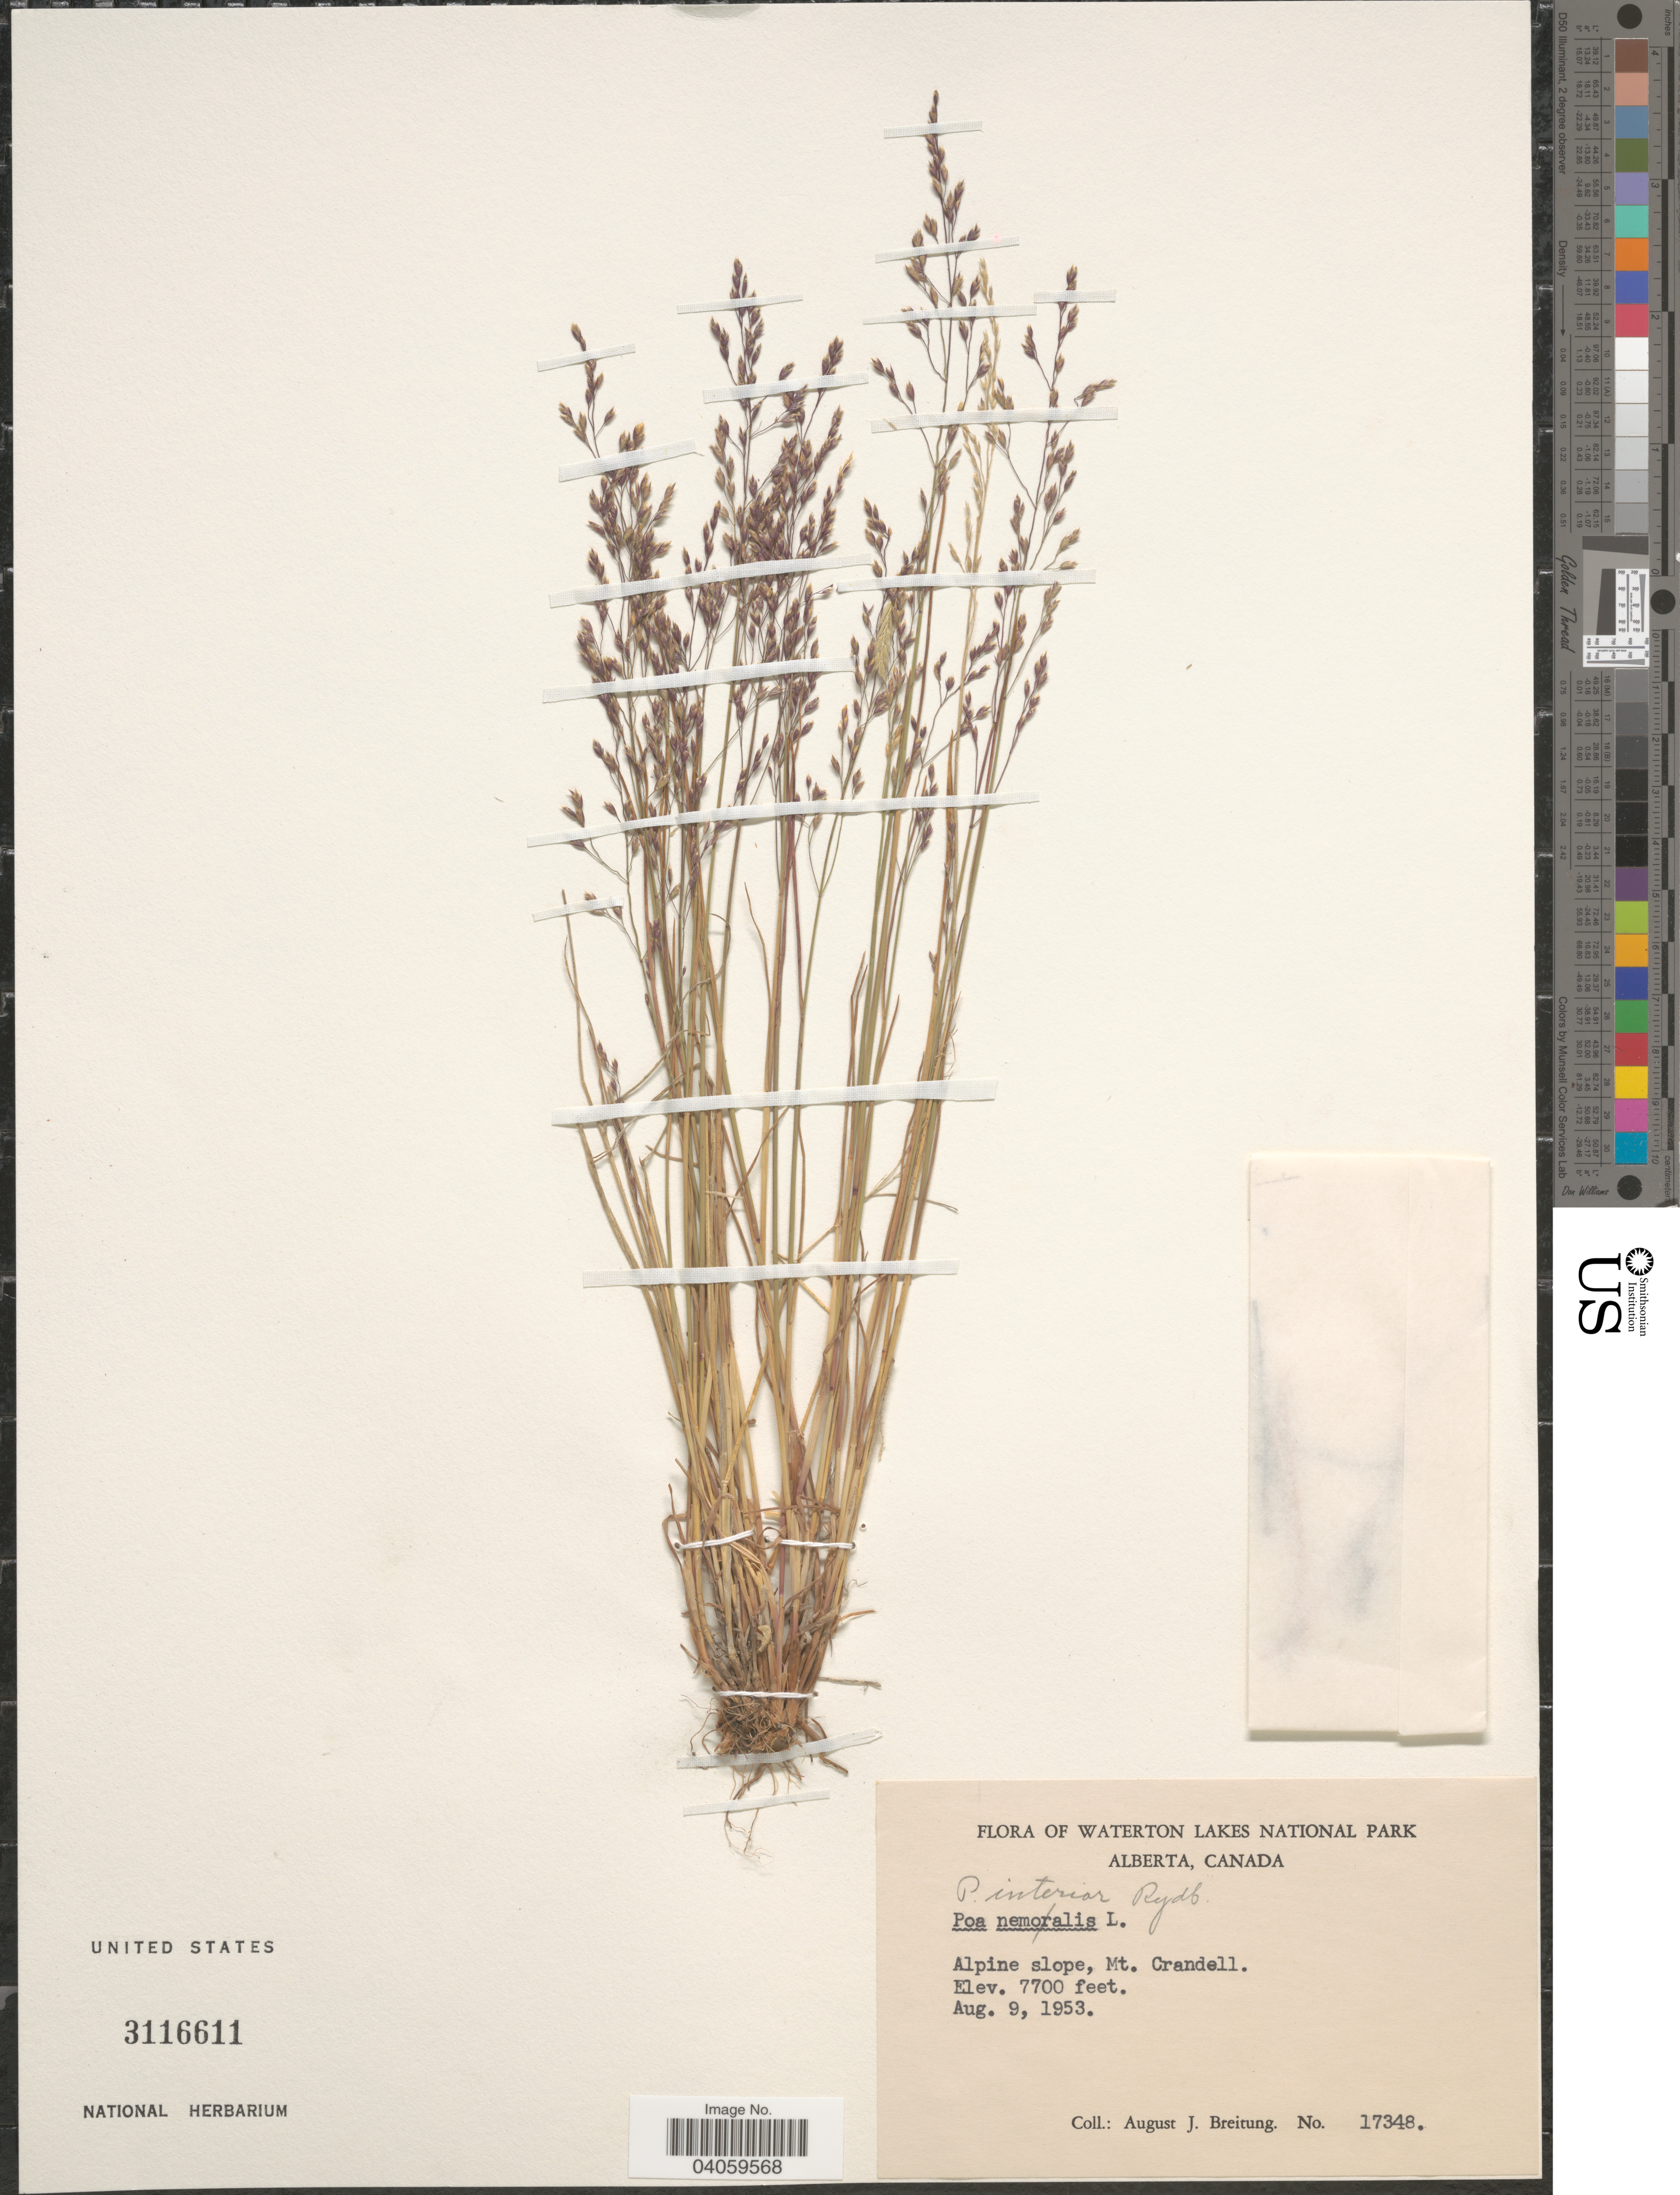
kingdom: Plantae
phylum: Tracheophyta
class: Liliopsida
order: Poales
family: Poaceae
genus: Poa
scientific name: Poa interior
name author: Rydb.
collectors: A. Breitung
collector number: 17348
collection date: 1953-08-09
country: Canada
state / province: Alberta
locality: Waterton Lakes National Park. Alpine slope, Mt. Crandell.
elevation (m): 2347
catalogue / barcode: US 3116611